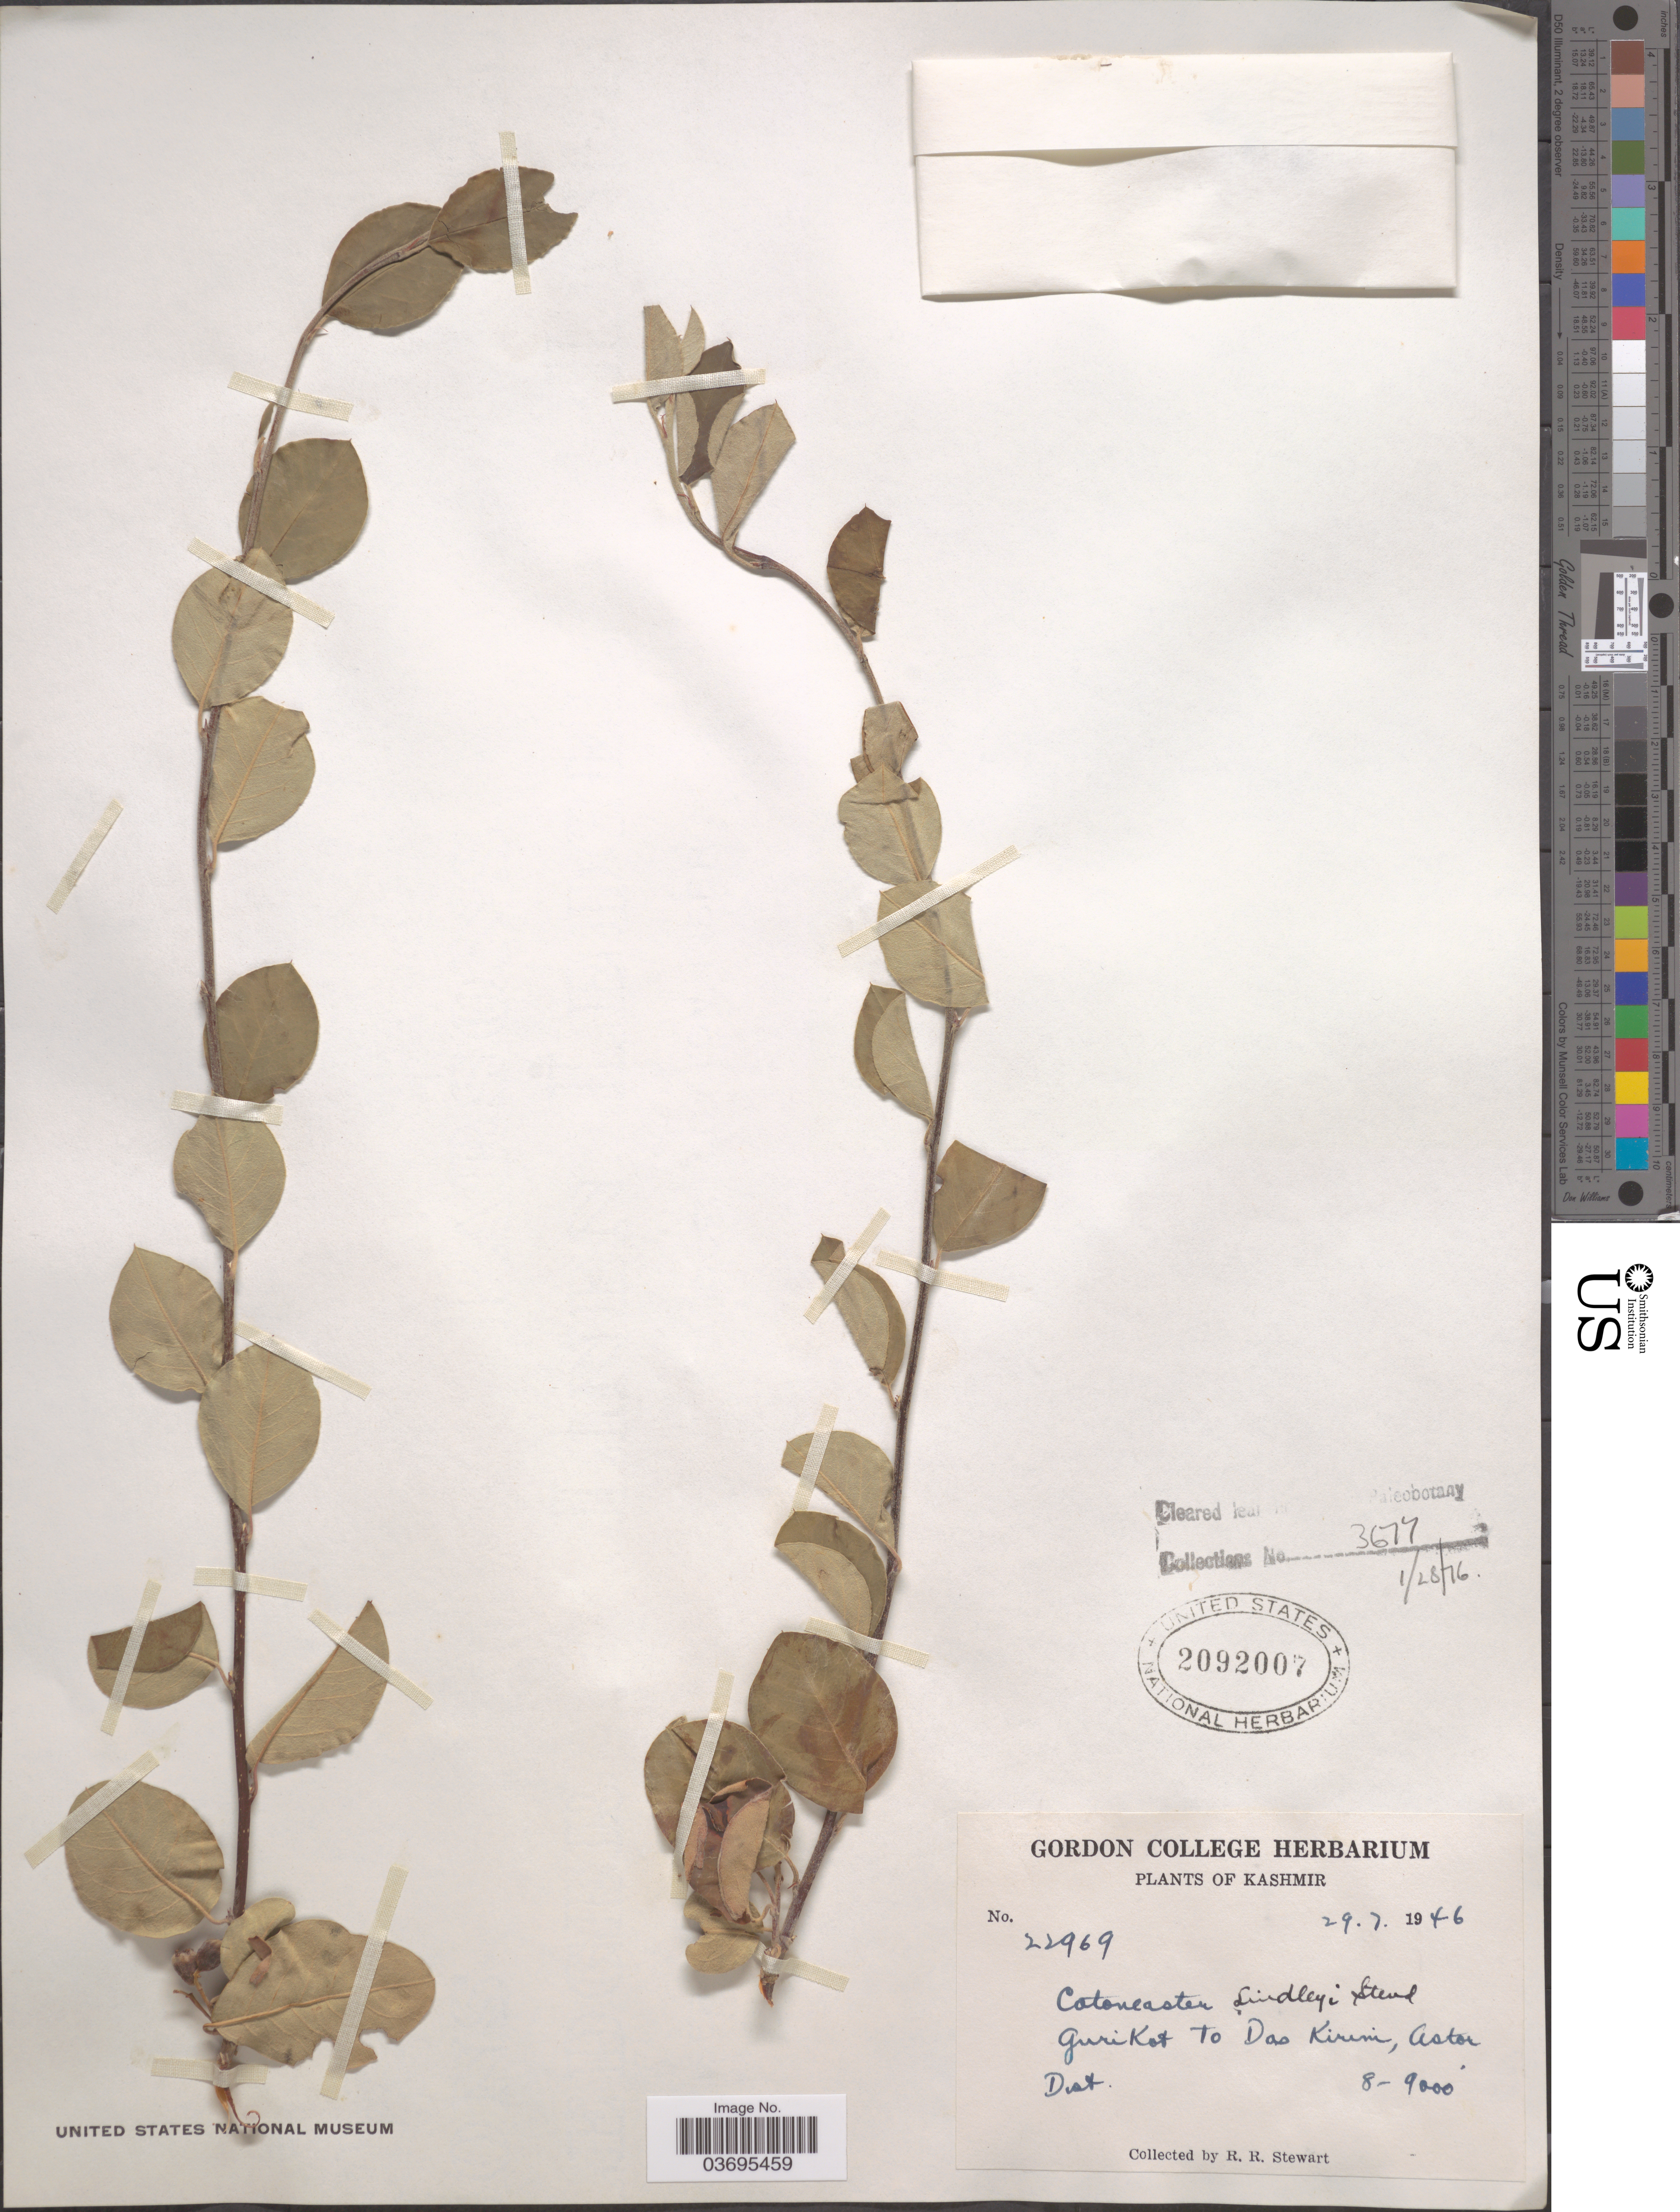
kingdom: Plantae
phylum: Tracheophyta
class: Magnoliopsida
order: Rosales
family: Rosaceae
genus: Cotoneaster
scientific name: Cotoneaster lindleyi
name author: Steud.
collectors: R. Stewart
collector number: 22969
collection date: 1946-07-29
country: India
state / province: Jammu and Kashmir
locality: Kashmir. Gurikot to Dao Kirim, Astor Dist.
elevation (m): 2438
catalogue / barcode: US 2092007